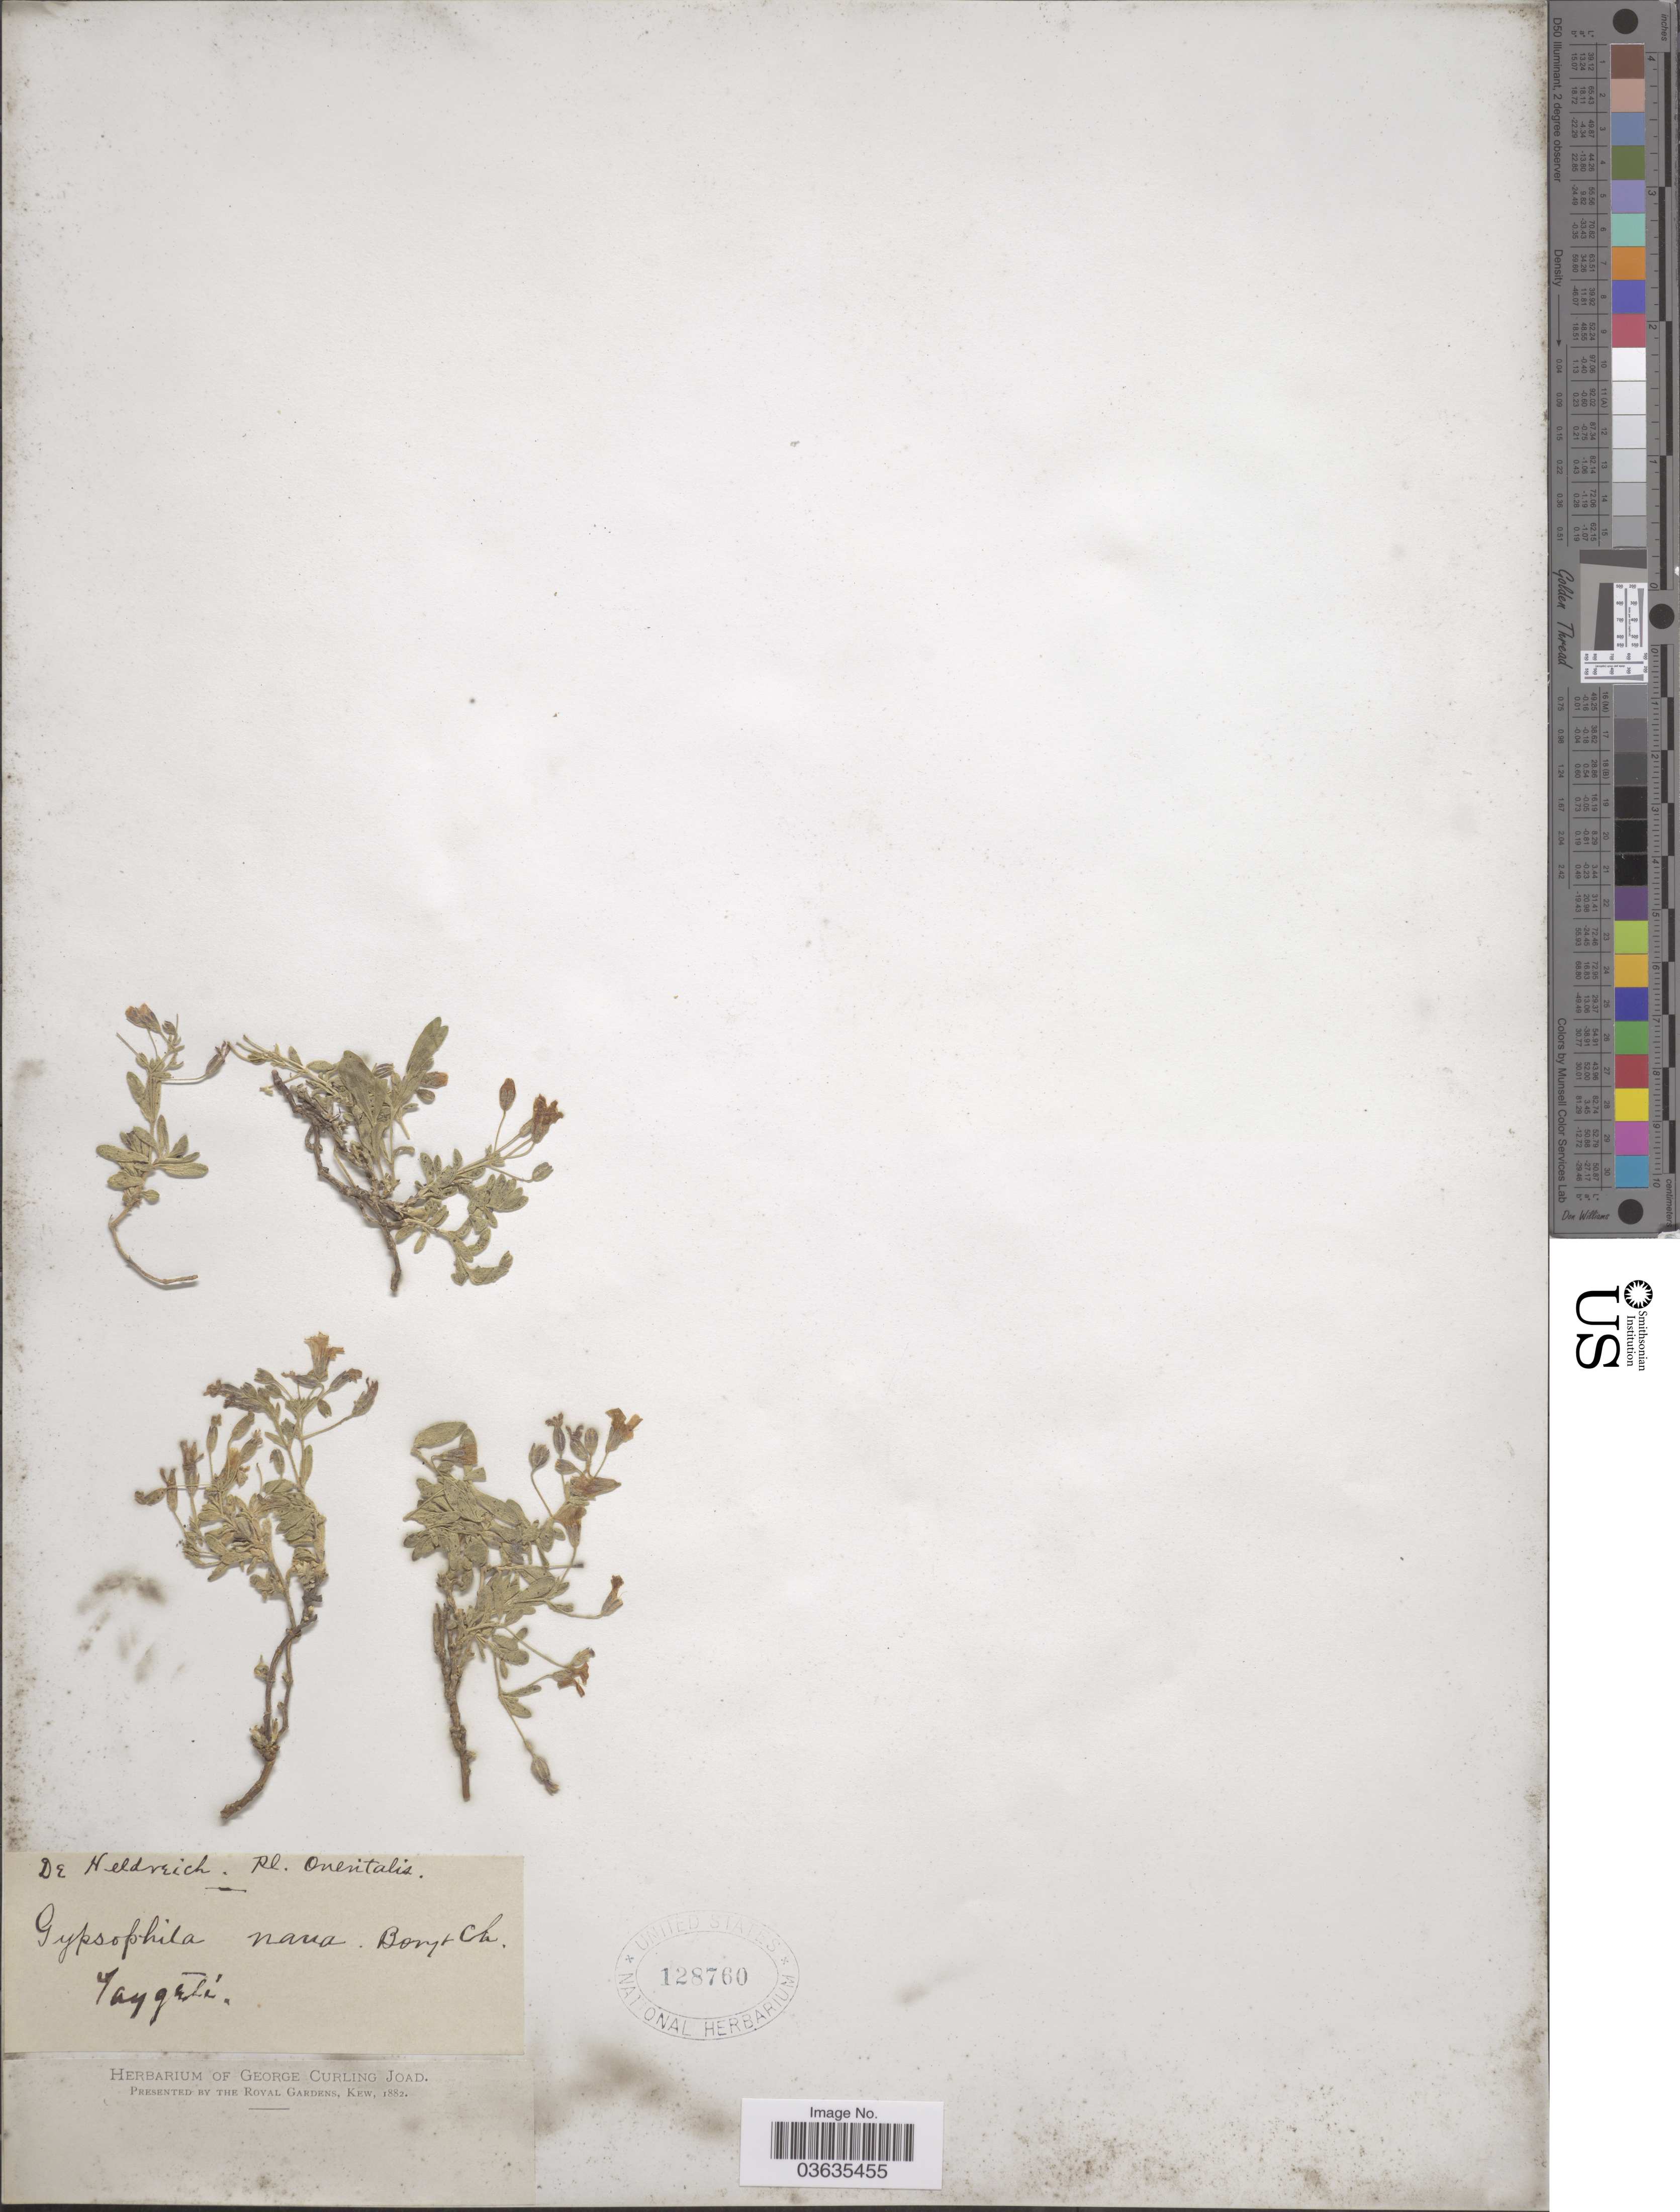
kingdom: Plantae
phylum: Tracheophyta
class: Magnoliopsida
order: Caryophyllales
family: Caryophyllaceae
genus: Gypsophila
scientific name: Gypsophila nana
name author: Bory & Chaub.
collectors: -. De Heldreich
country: Greece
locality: Orientalis. Taygeti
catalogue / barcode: US 128760